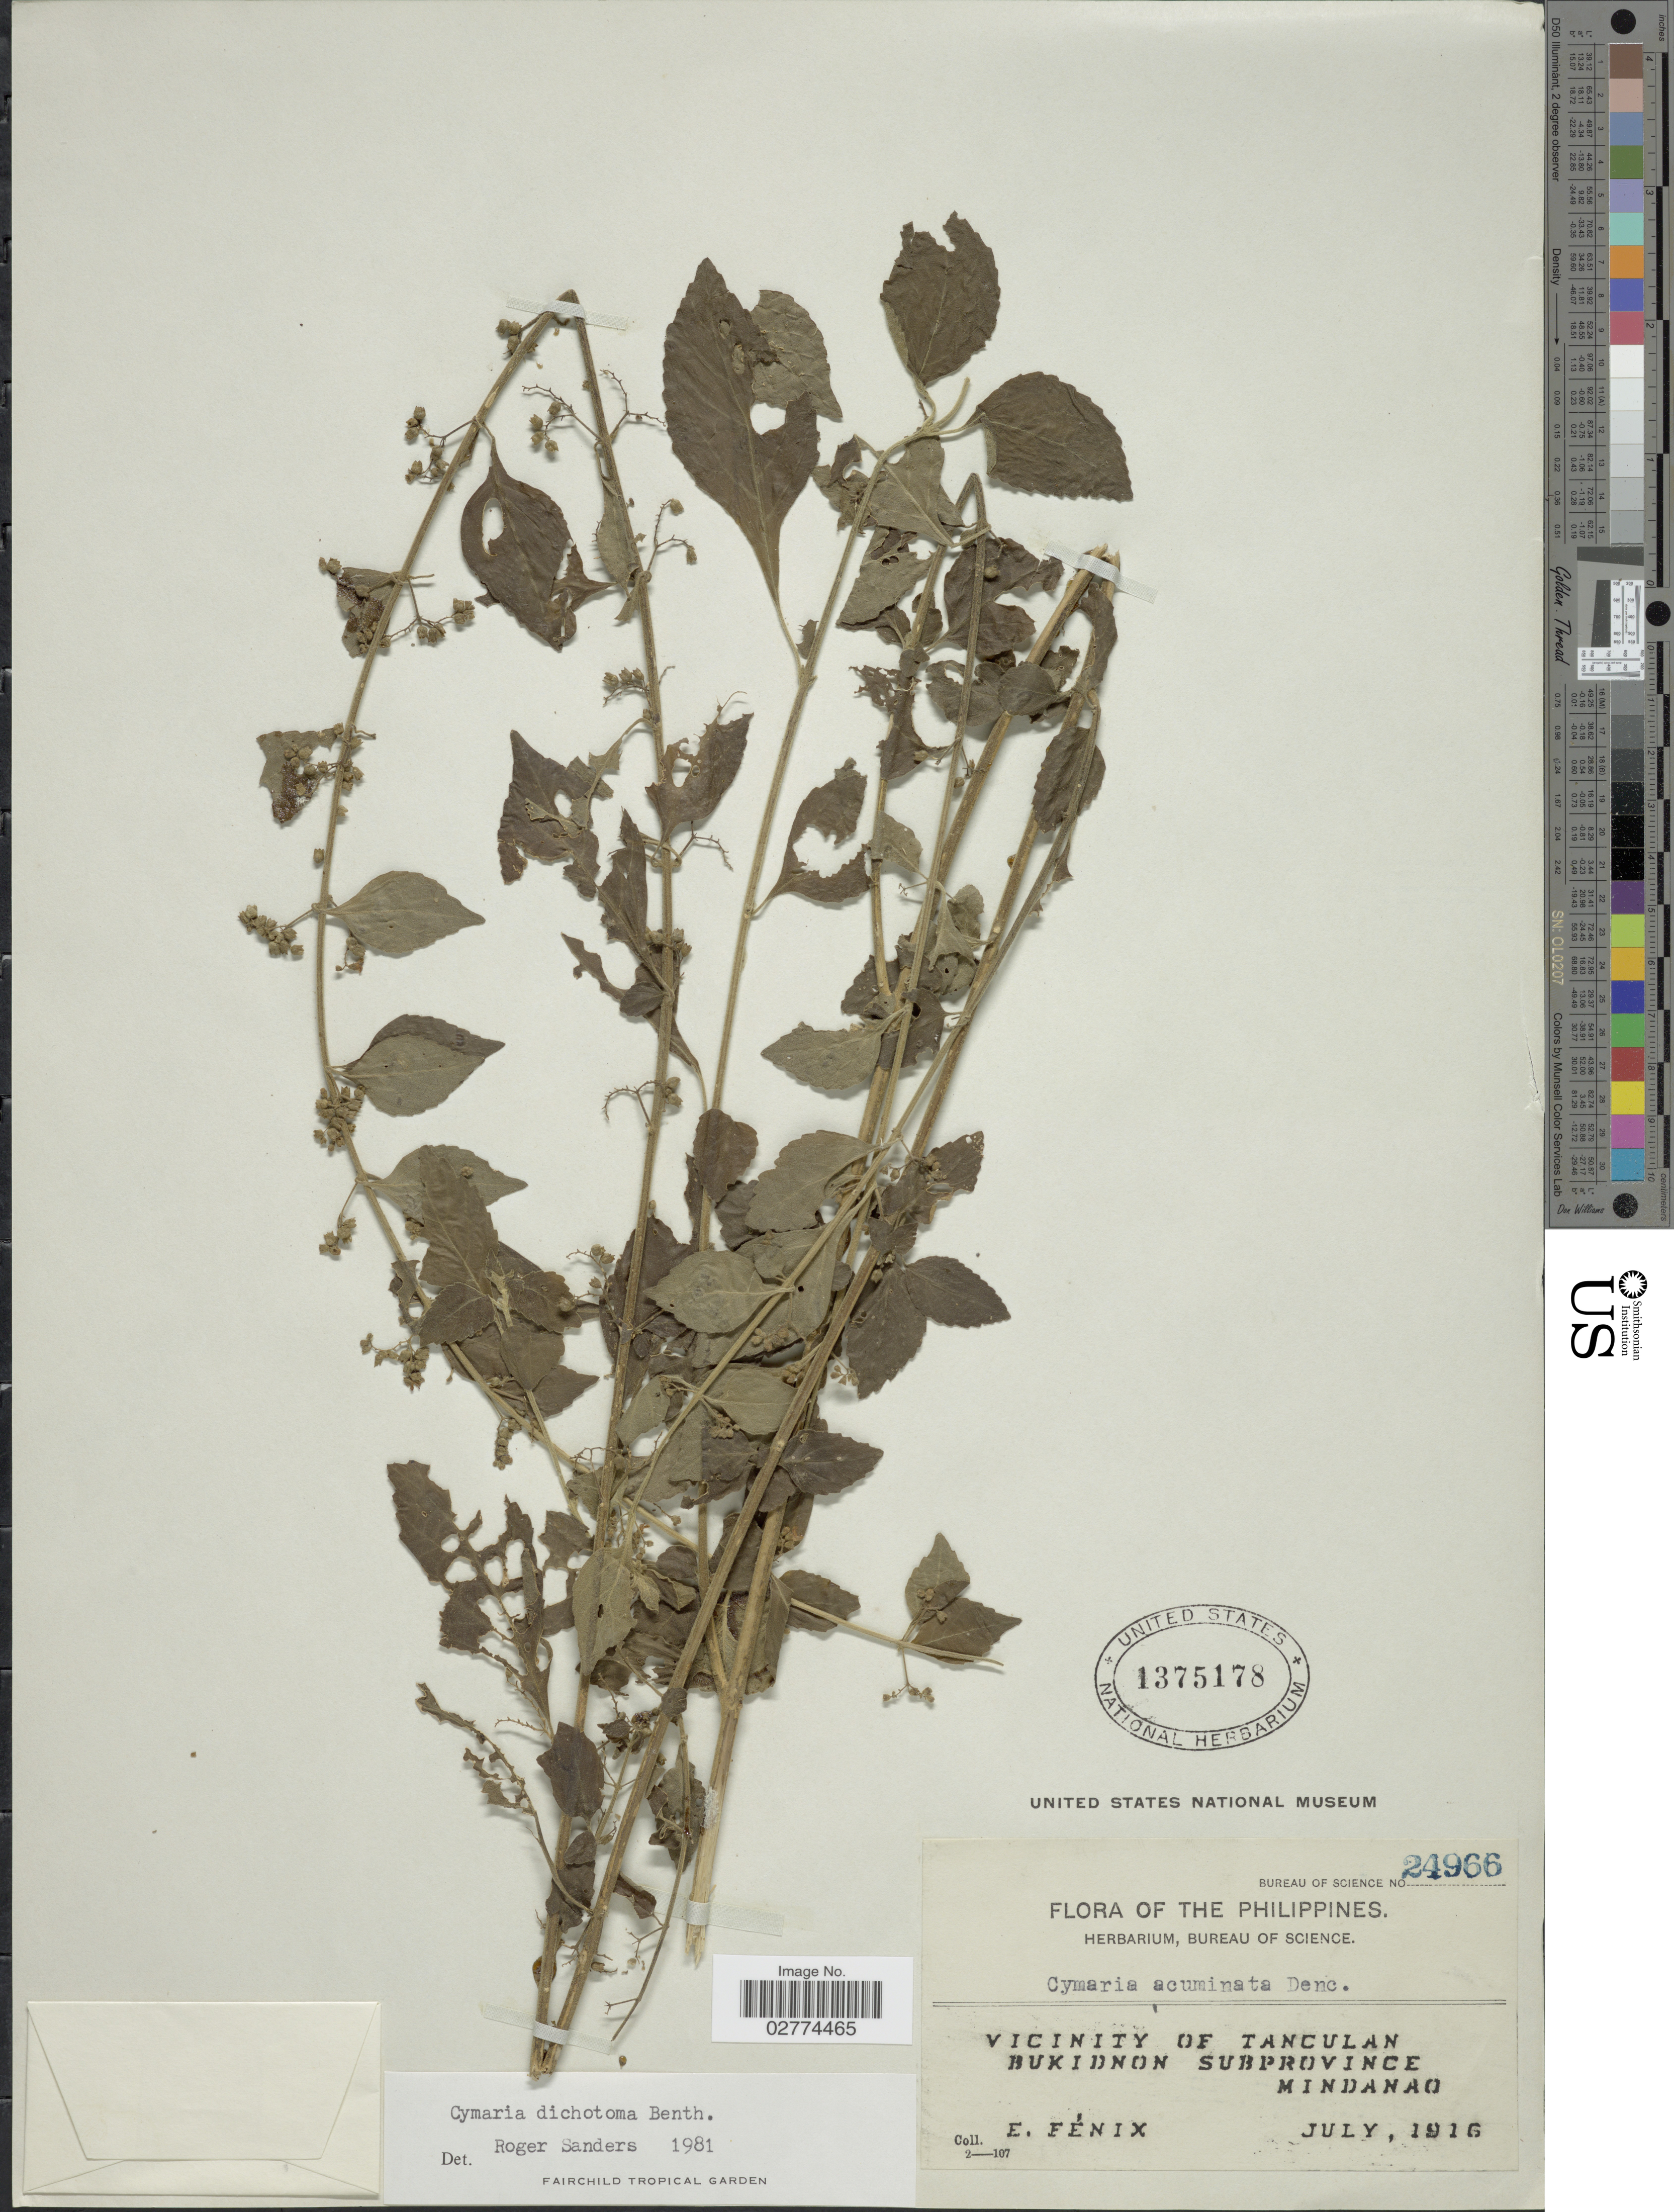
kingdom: Plantae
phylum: Tracheophyta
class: Magnoliopsida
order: Lamiales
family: Lamiaceae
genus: Cymaria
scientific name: Cymaria dichotoma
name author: Benth.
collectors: E. Fénix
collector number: Bureau of Science24966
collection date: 1916-07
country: Philippines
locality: Vicinity of Tanculan. Bukidnon Subprovince. Mindanao.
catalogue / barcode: US 1375178